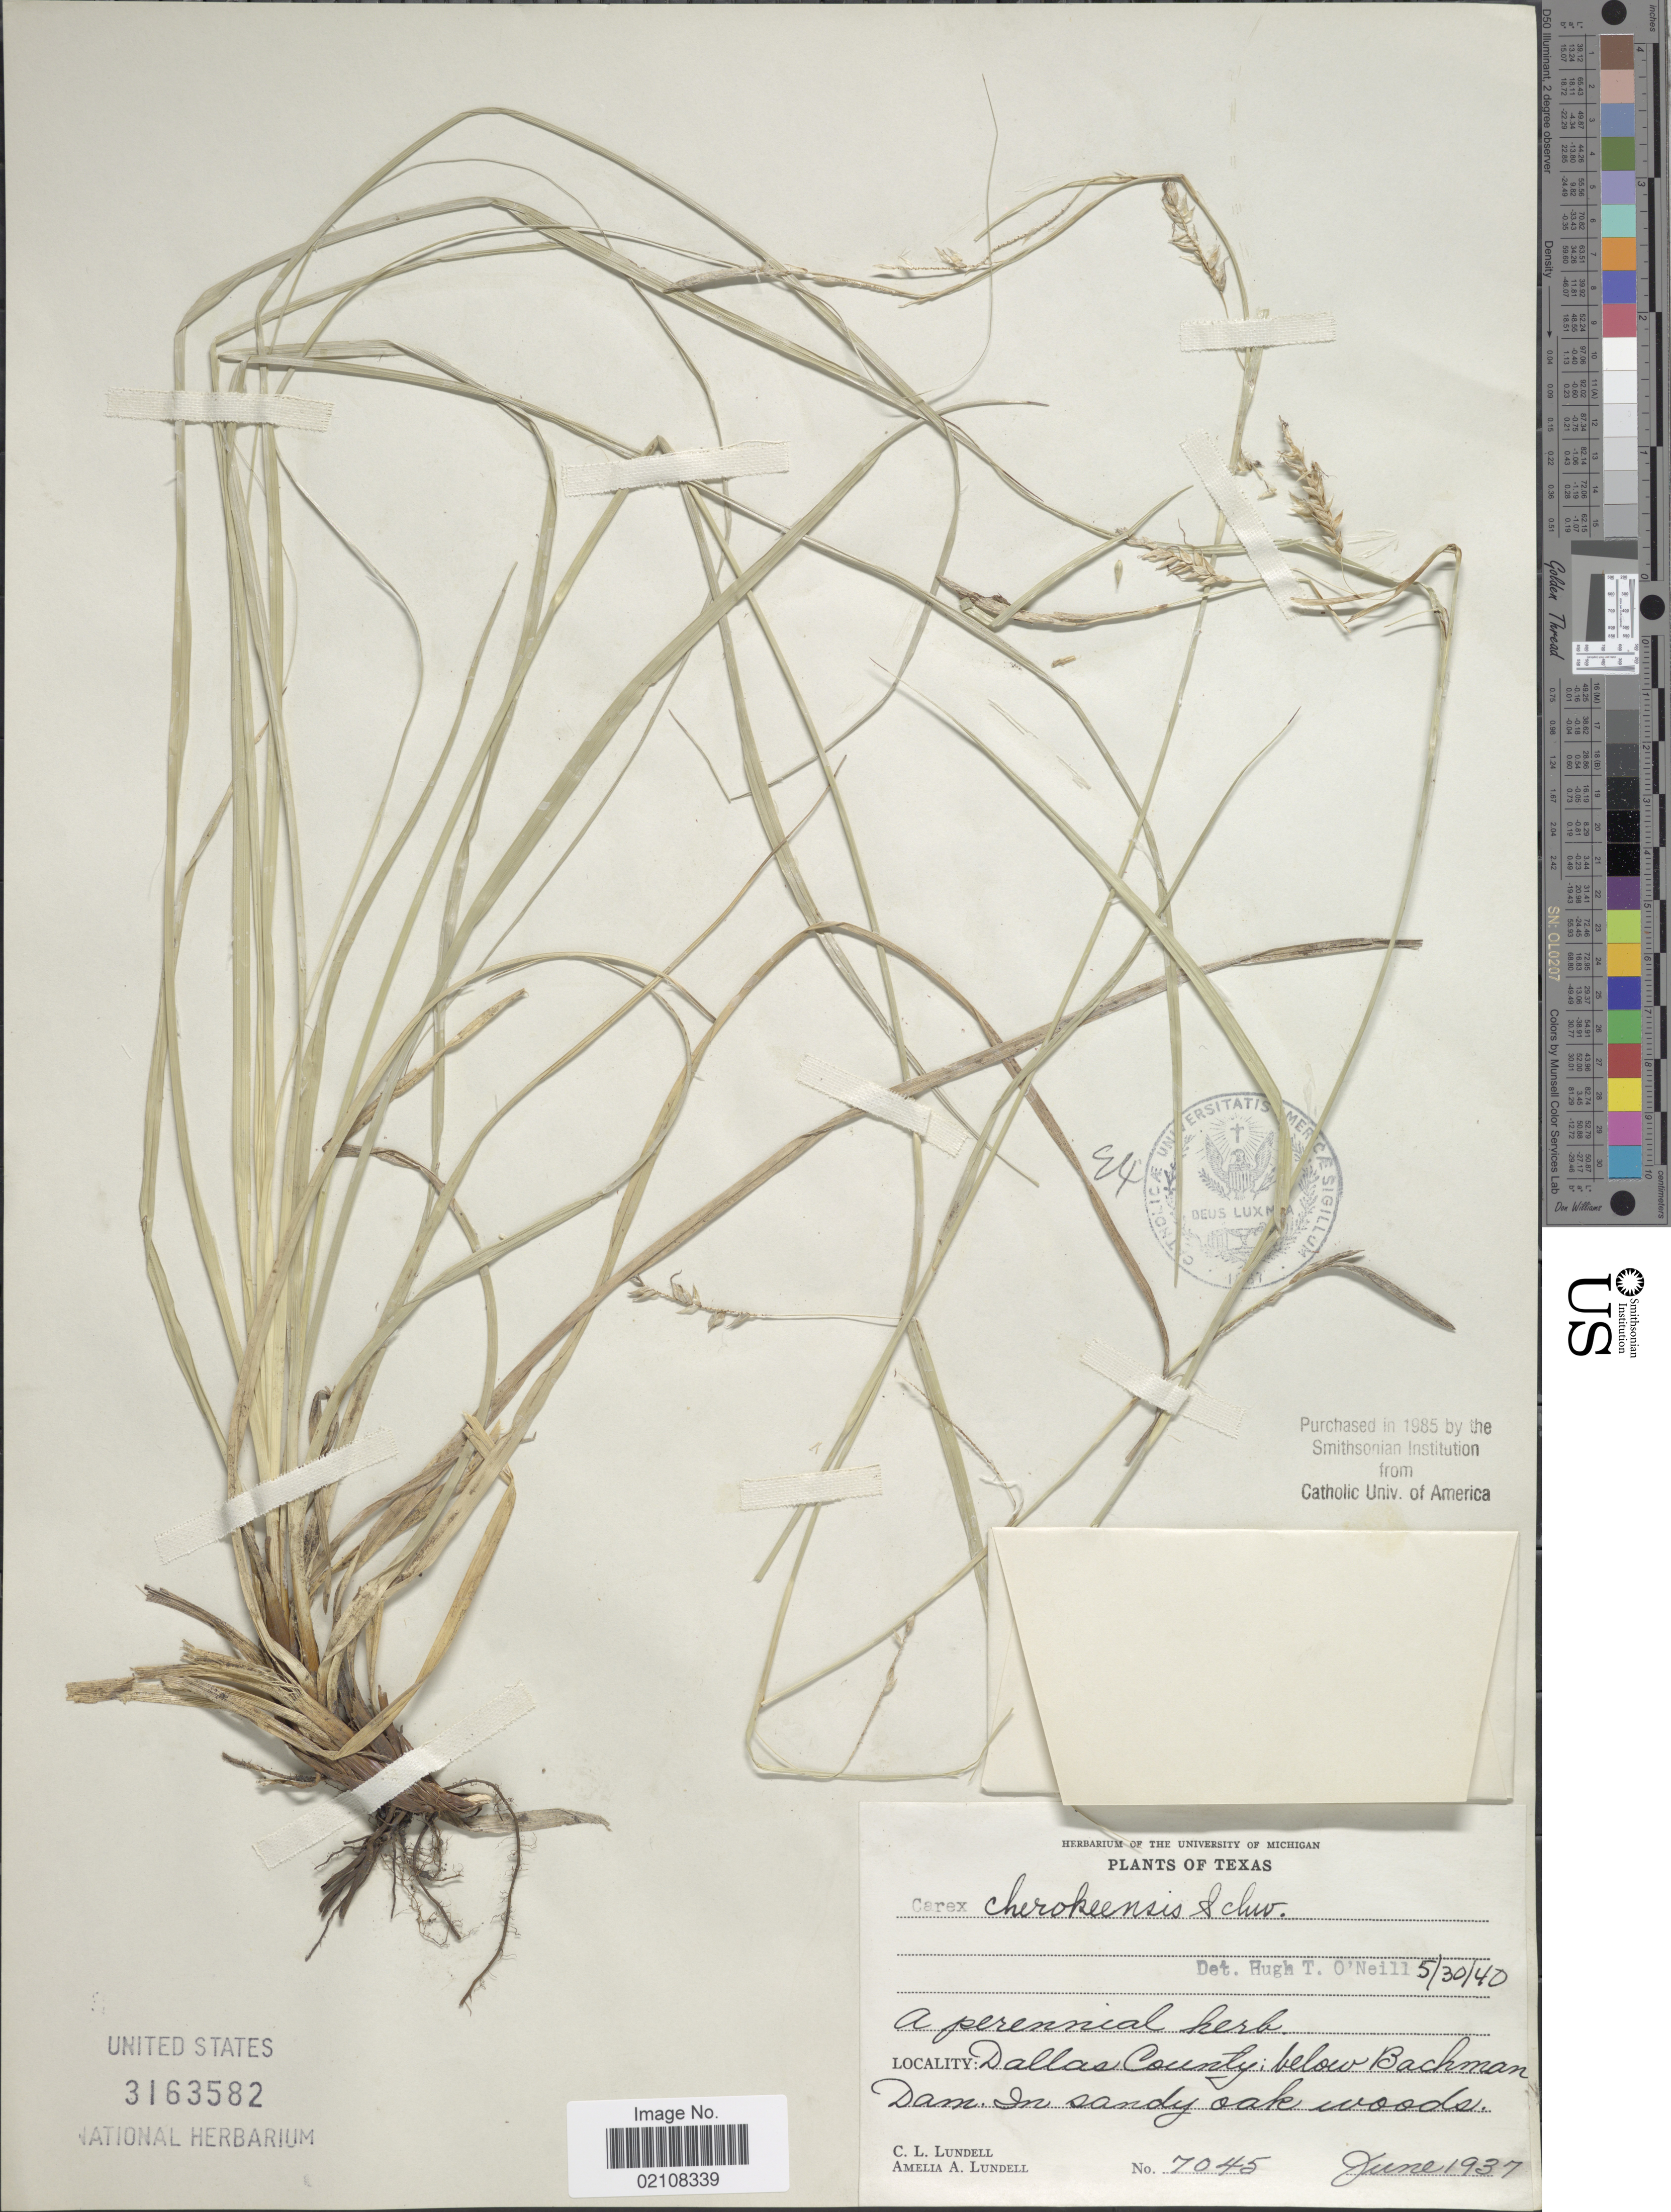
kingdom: Plantae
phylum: Tracheophyta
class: Liliopsida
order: Poales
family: Cyperaceae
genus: Carex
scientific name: Carex cherokeensis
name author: Schwein.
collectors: C. L. Lundell & A. A. Lundell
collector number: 7045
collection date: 1937-06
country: United States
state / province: Texas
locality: Dallas County, below Bachman Dam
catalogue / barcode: US 3163582